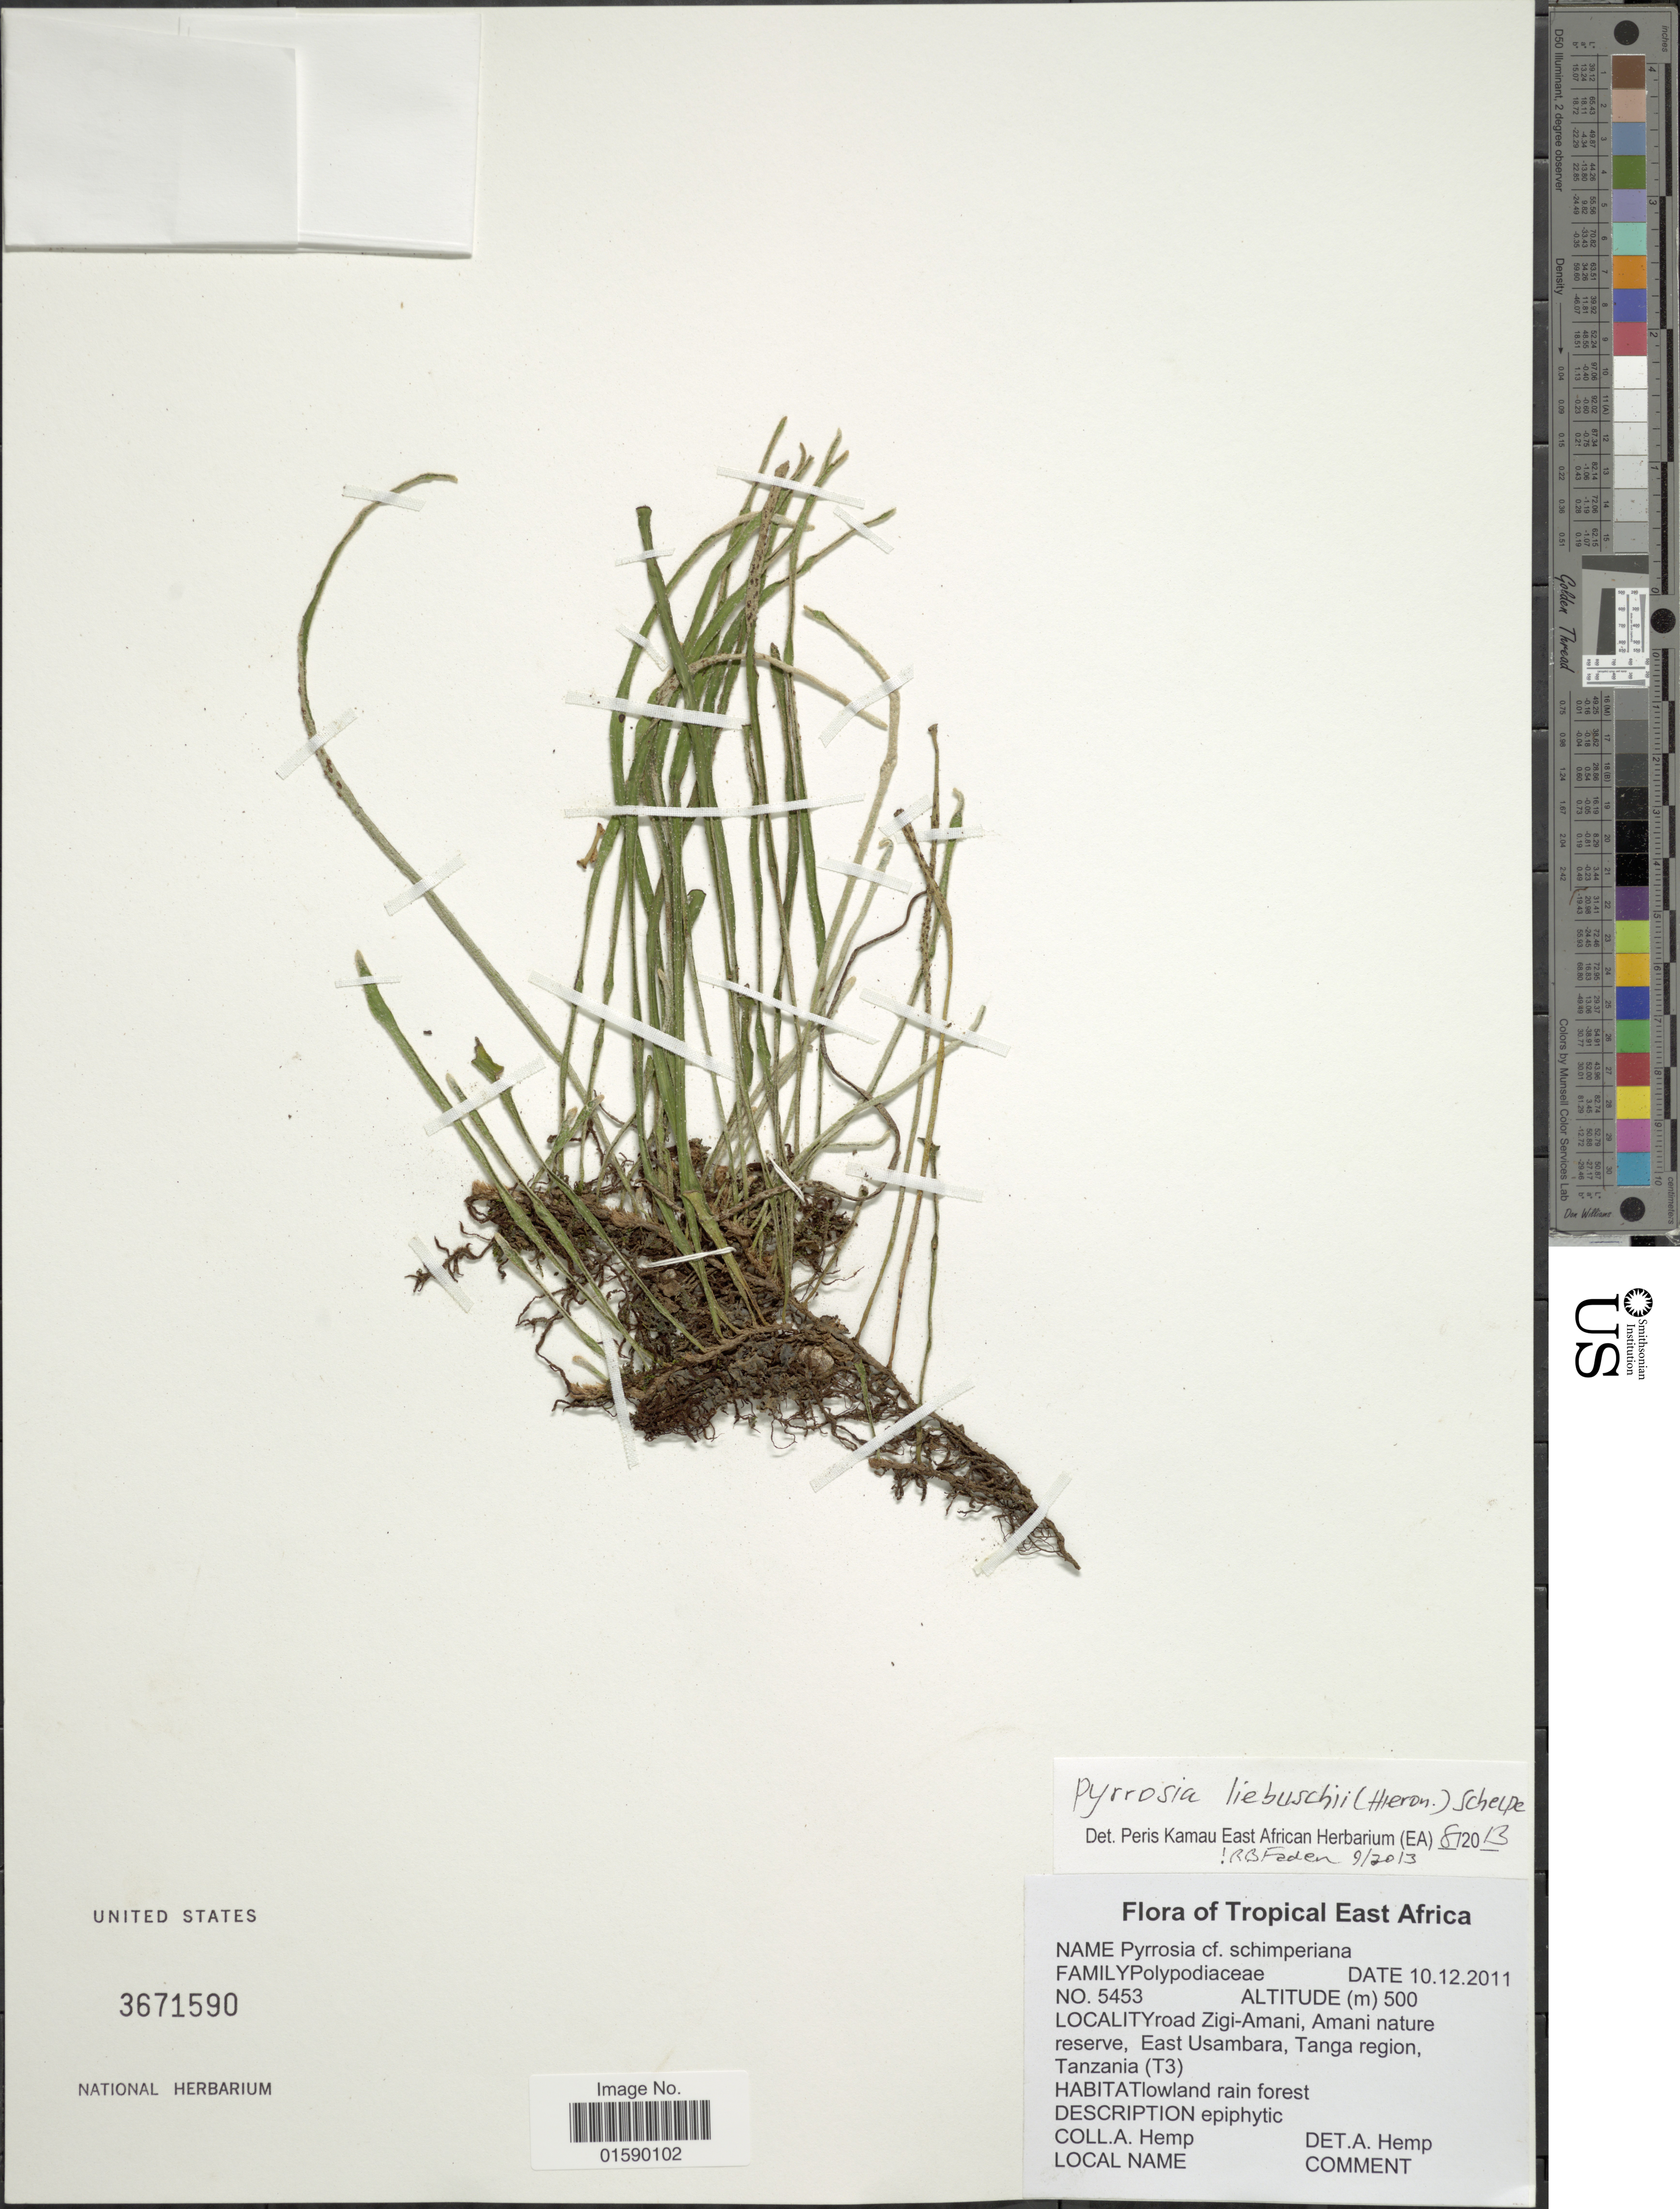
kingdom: Plantae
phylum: Tracheophyta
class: Polypodiopsida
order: Polypodiales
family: Polypodiaceae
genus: Pyrrosia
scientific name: Pyrrosia schimperiana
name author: (Mett. ex Kuhn) Alston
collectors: A. Hemp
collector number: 5453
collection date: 2011-12-10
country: Tanzania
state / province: Tanga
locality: Tropical East Africa. road Zigi-Amani, Amani nature reserve, East Usambara, Tanga region, Tanzania (T3).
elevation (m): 500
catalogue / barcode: US 3671590